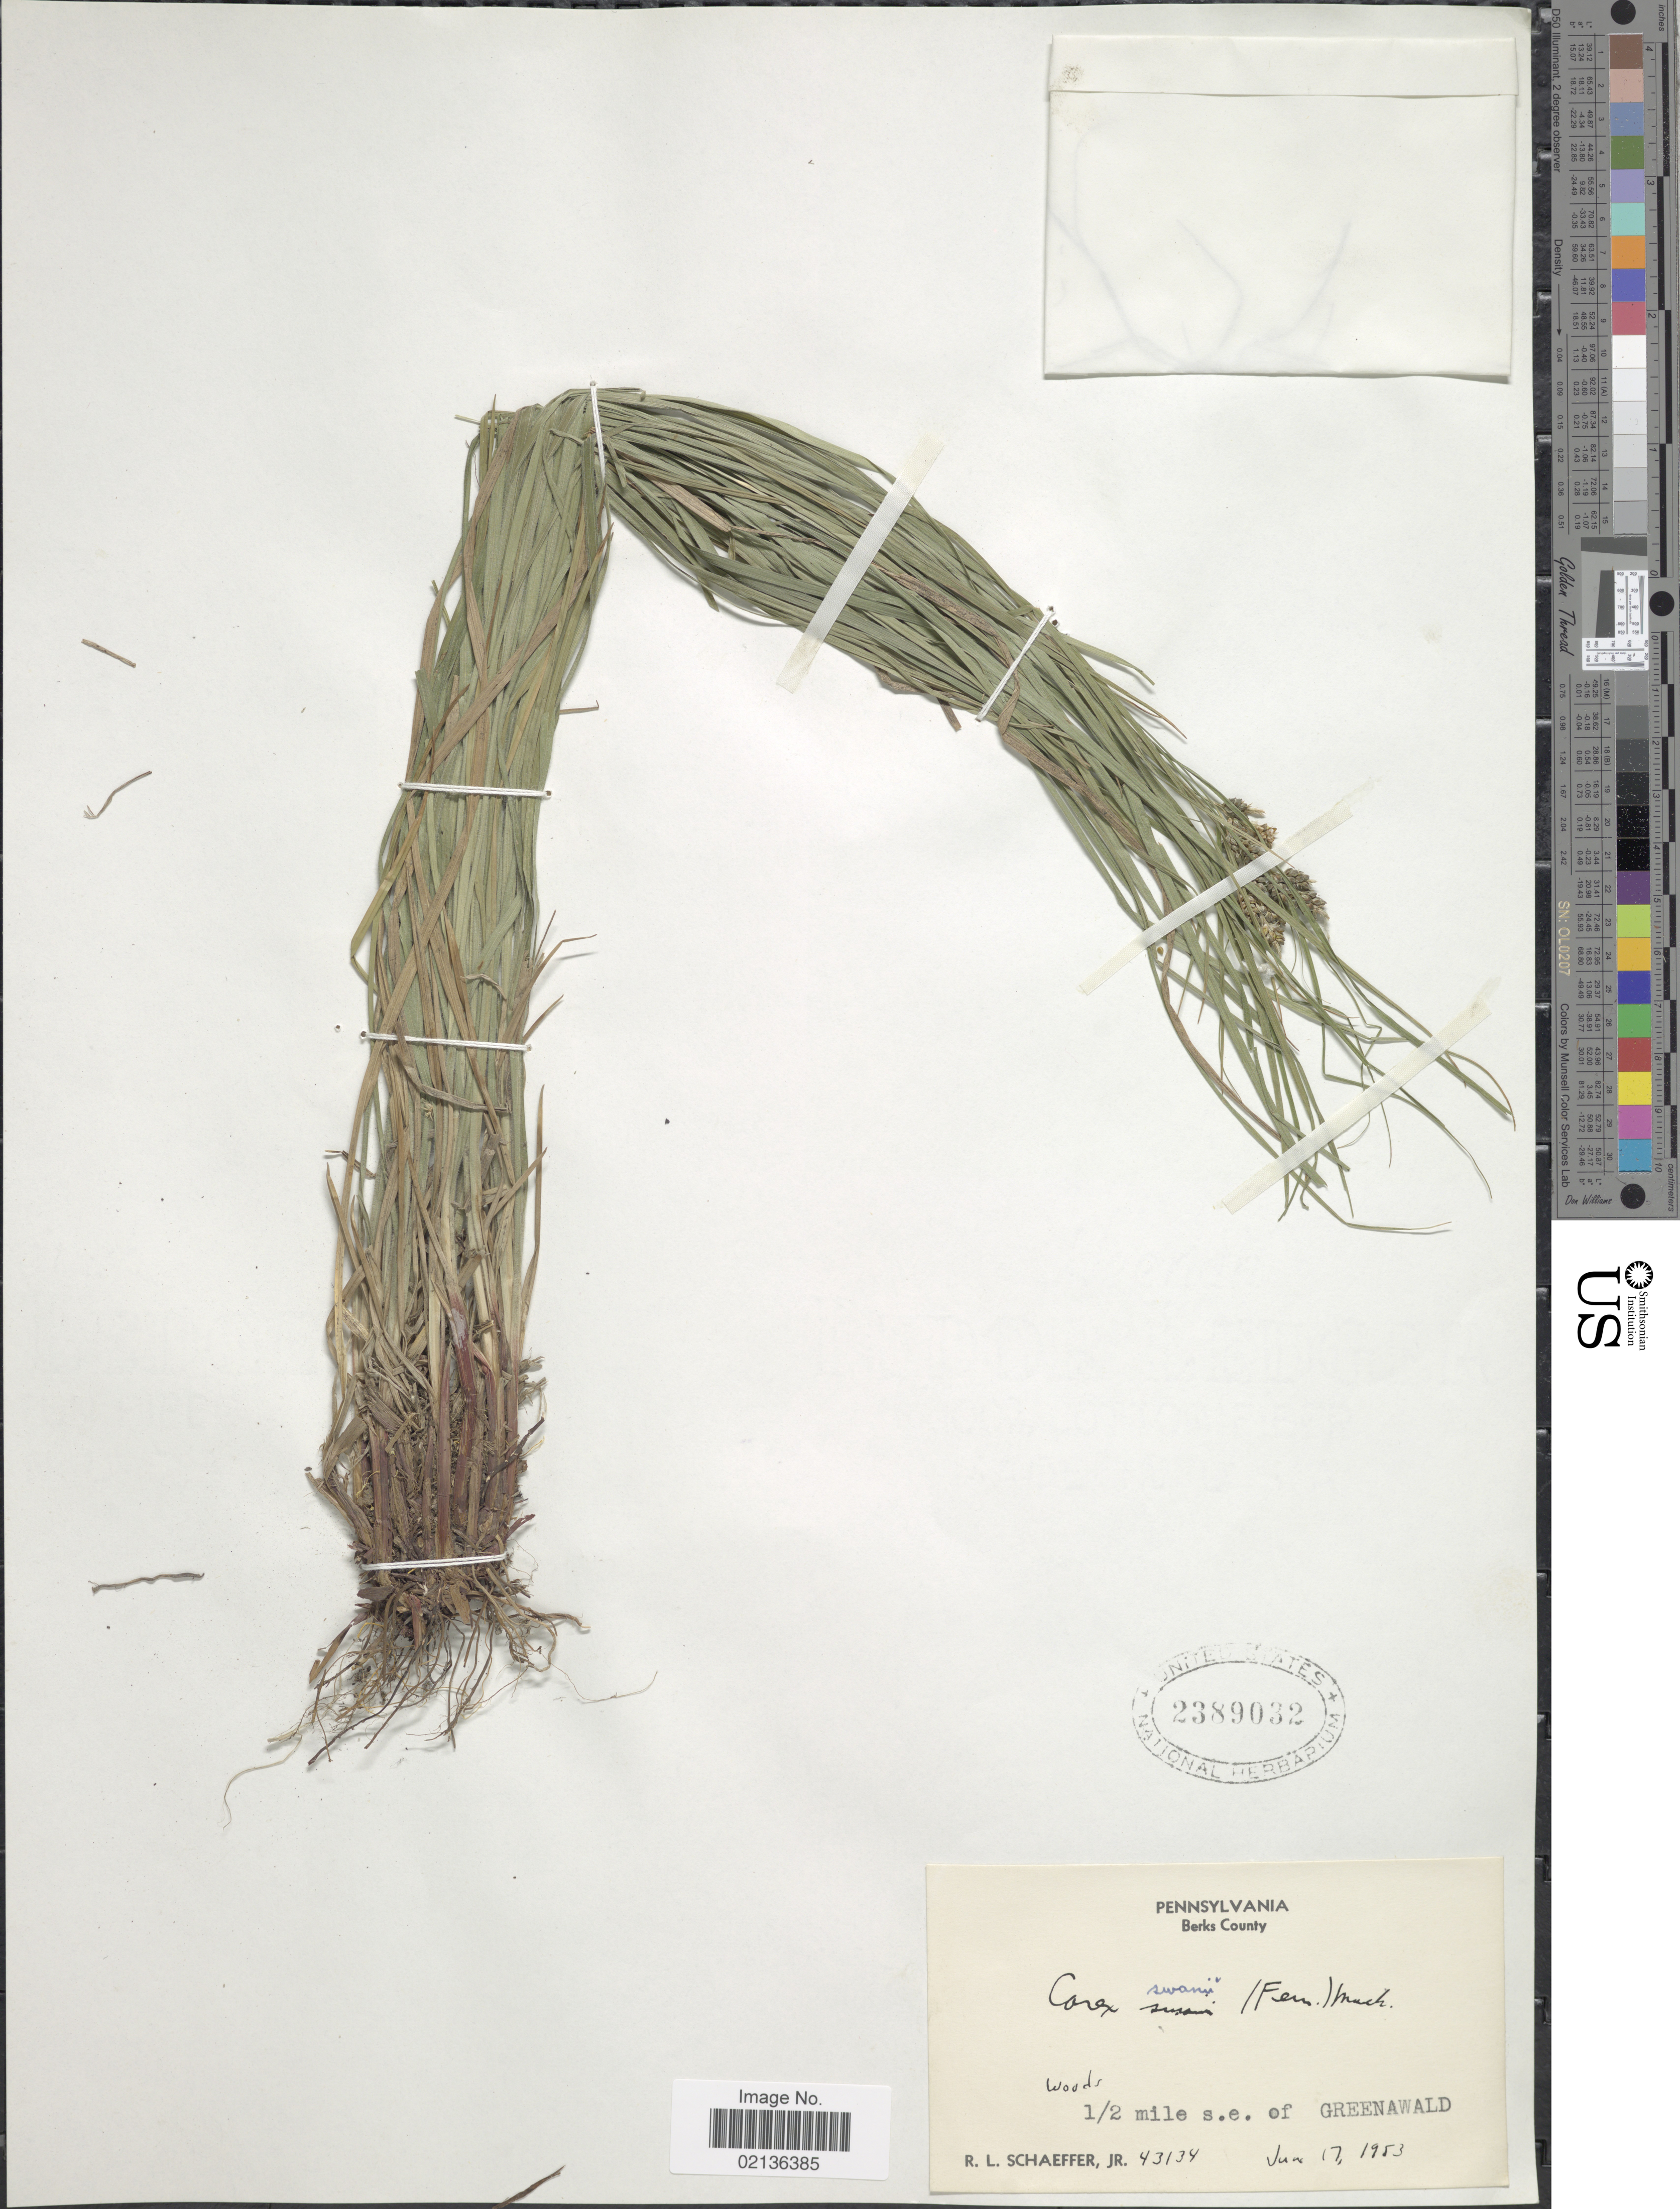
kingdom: Plantae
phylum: Tracheophyta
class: Liliopsida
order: Poales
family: Cyperaceae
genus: Carex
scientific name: Carex swanii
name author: (Fernald) Mack.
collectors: R. L. Schaeffer Jr.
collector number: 43134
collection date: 1953-06-17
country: United States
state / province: Pennsylvania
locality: Berks County, ½ mile s.e. of Greenawald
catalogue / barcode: US 2389032